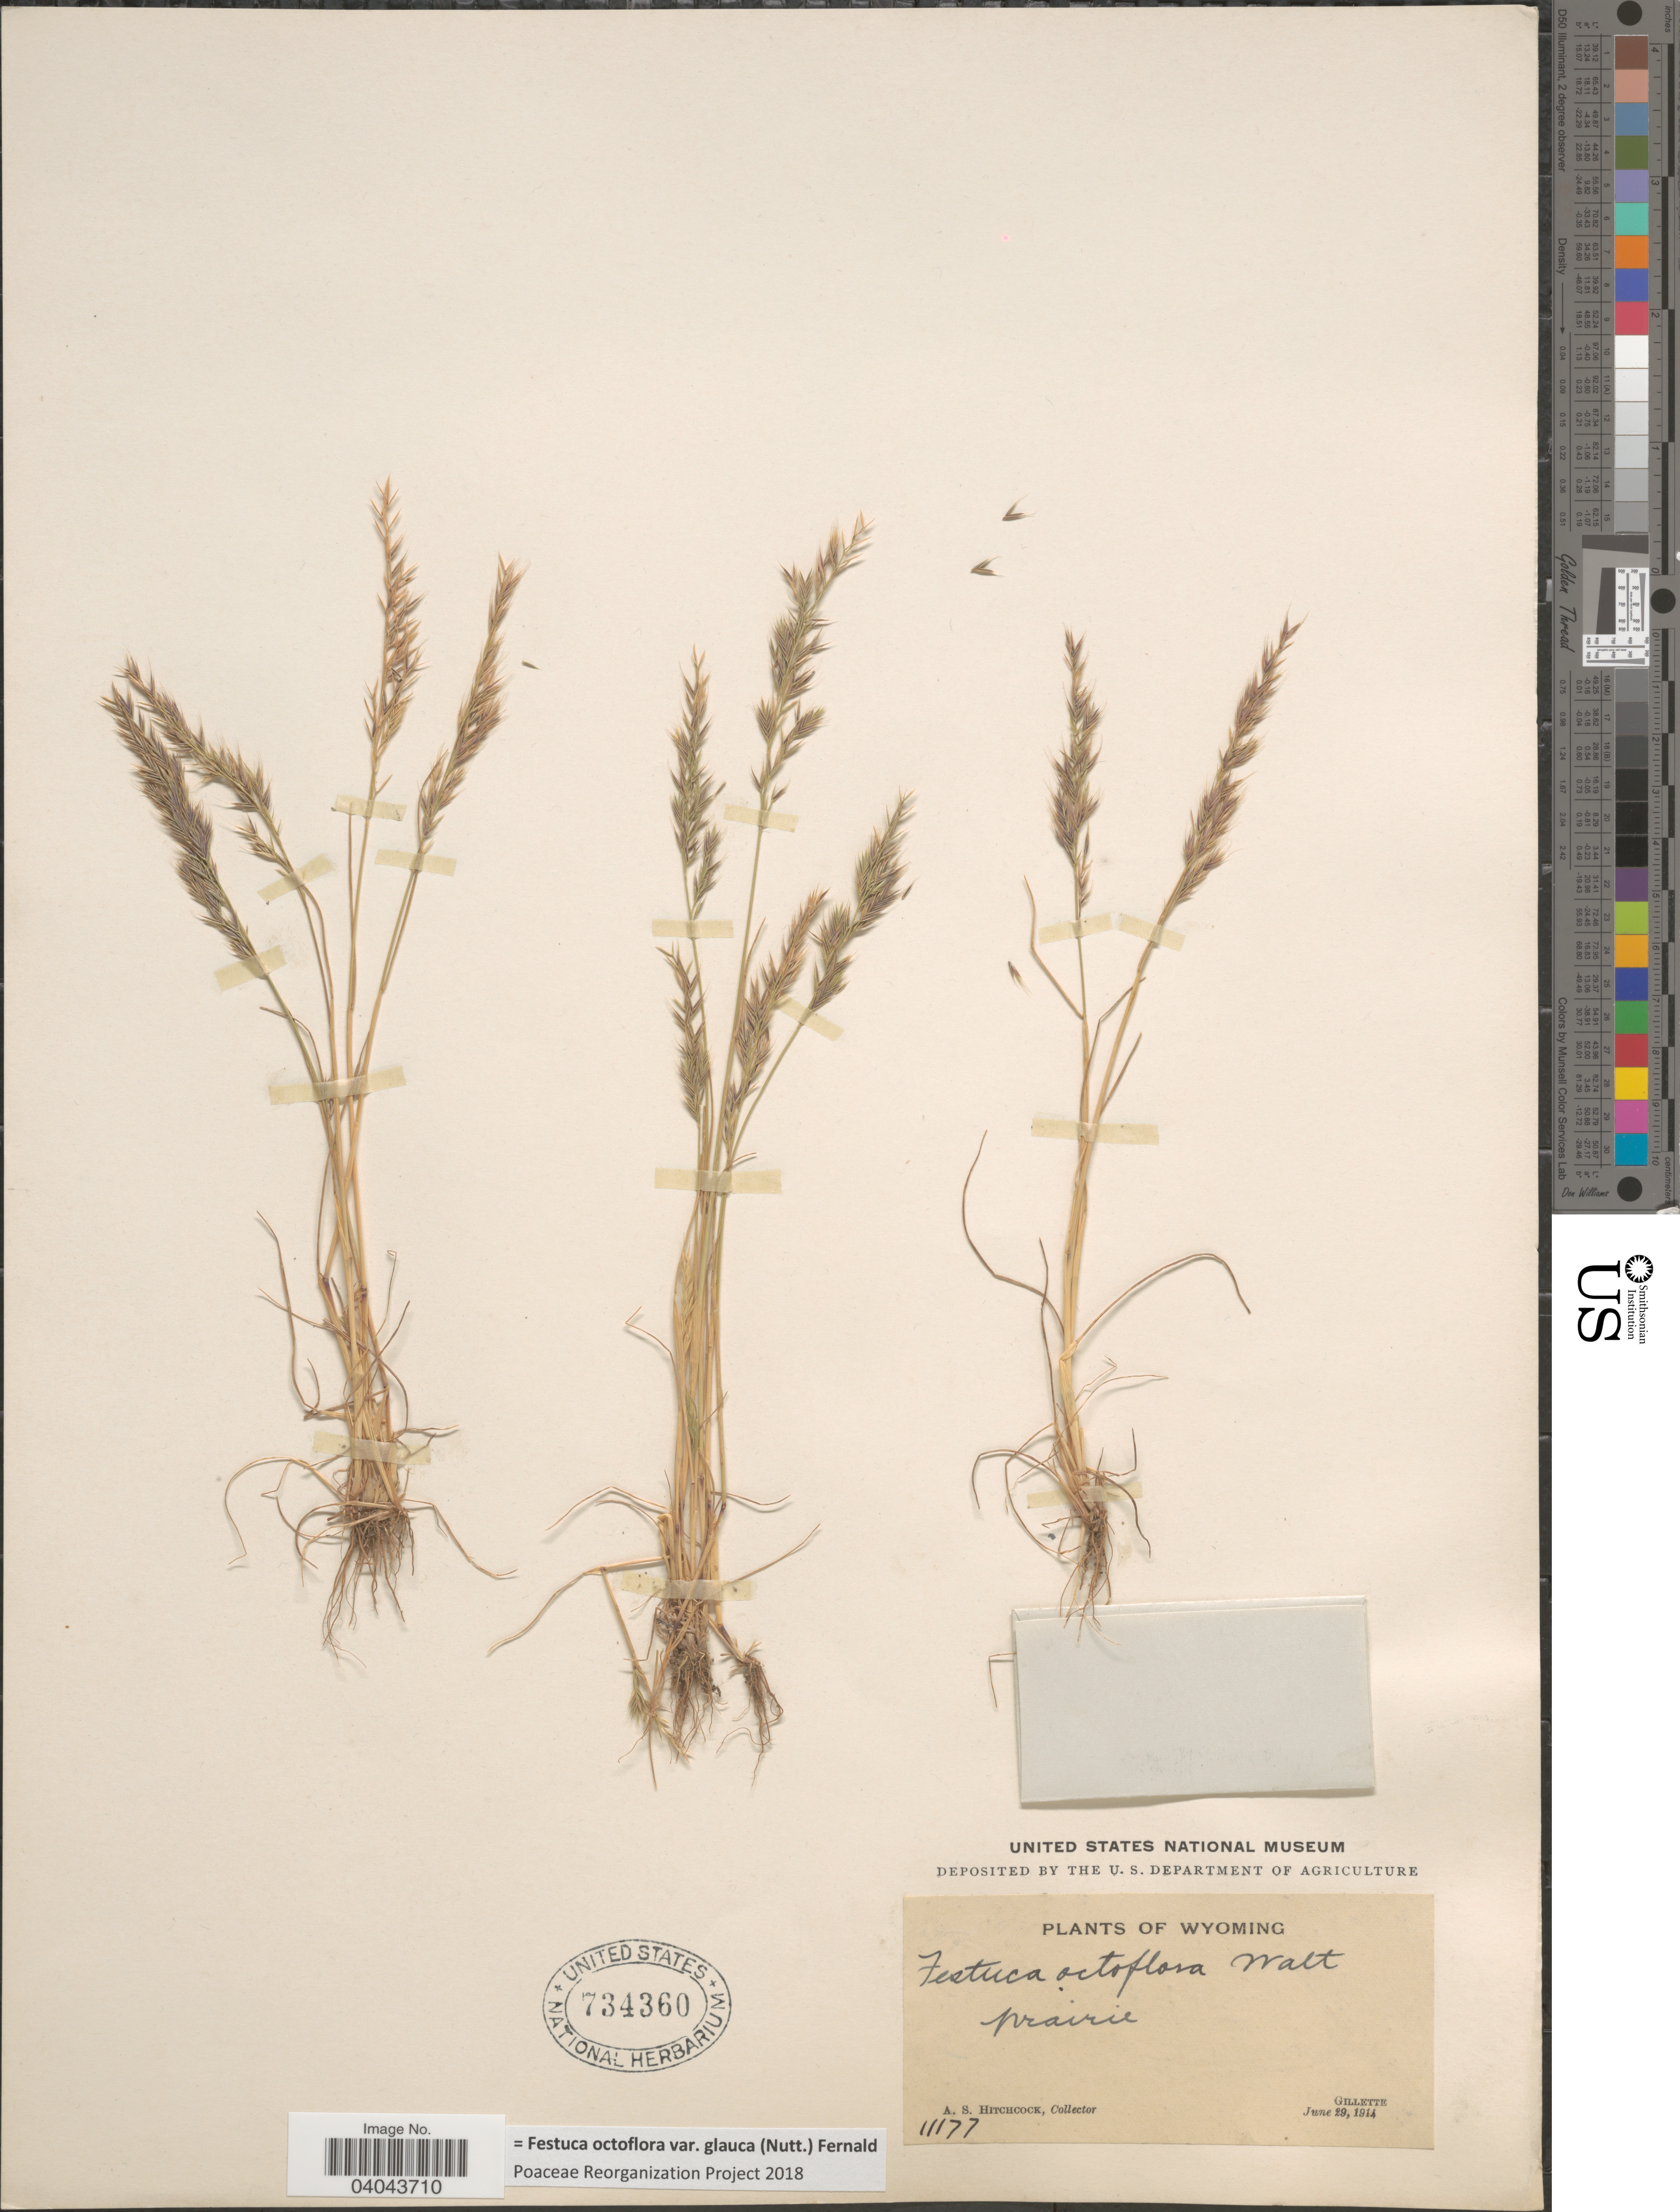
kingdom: Plantae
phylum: Tracheophyta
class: Liliopsida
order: Poales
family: Poaceae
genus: Festuca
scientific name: Festuca octoflora var. glauca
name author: (Nutt.) Fernald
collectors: A. S. Hitchcock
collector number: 11177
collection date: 1914-06-29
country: United States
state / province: Wyoming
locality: Gillette.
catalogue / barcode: US 734360